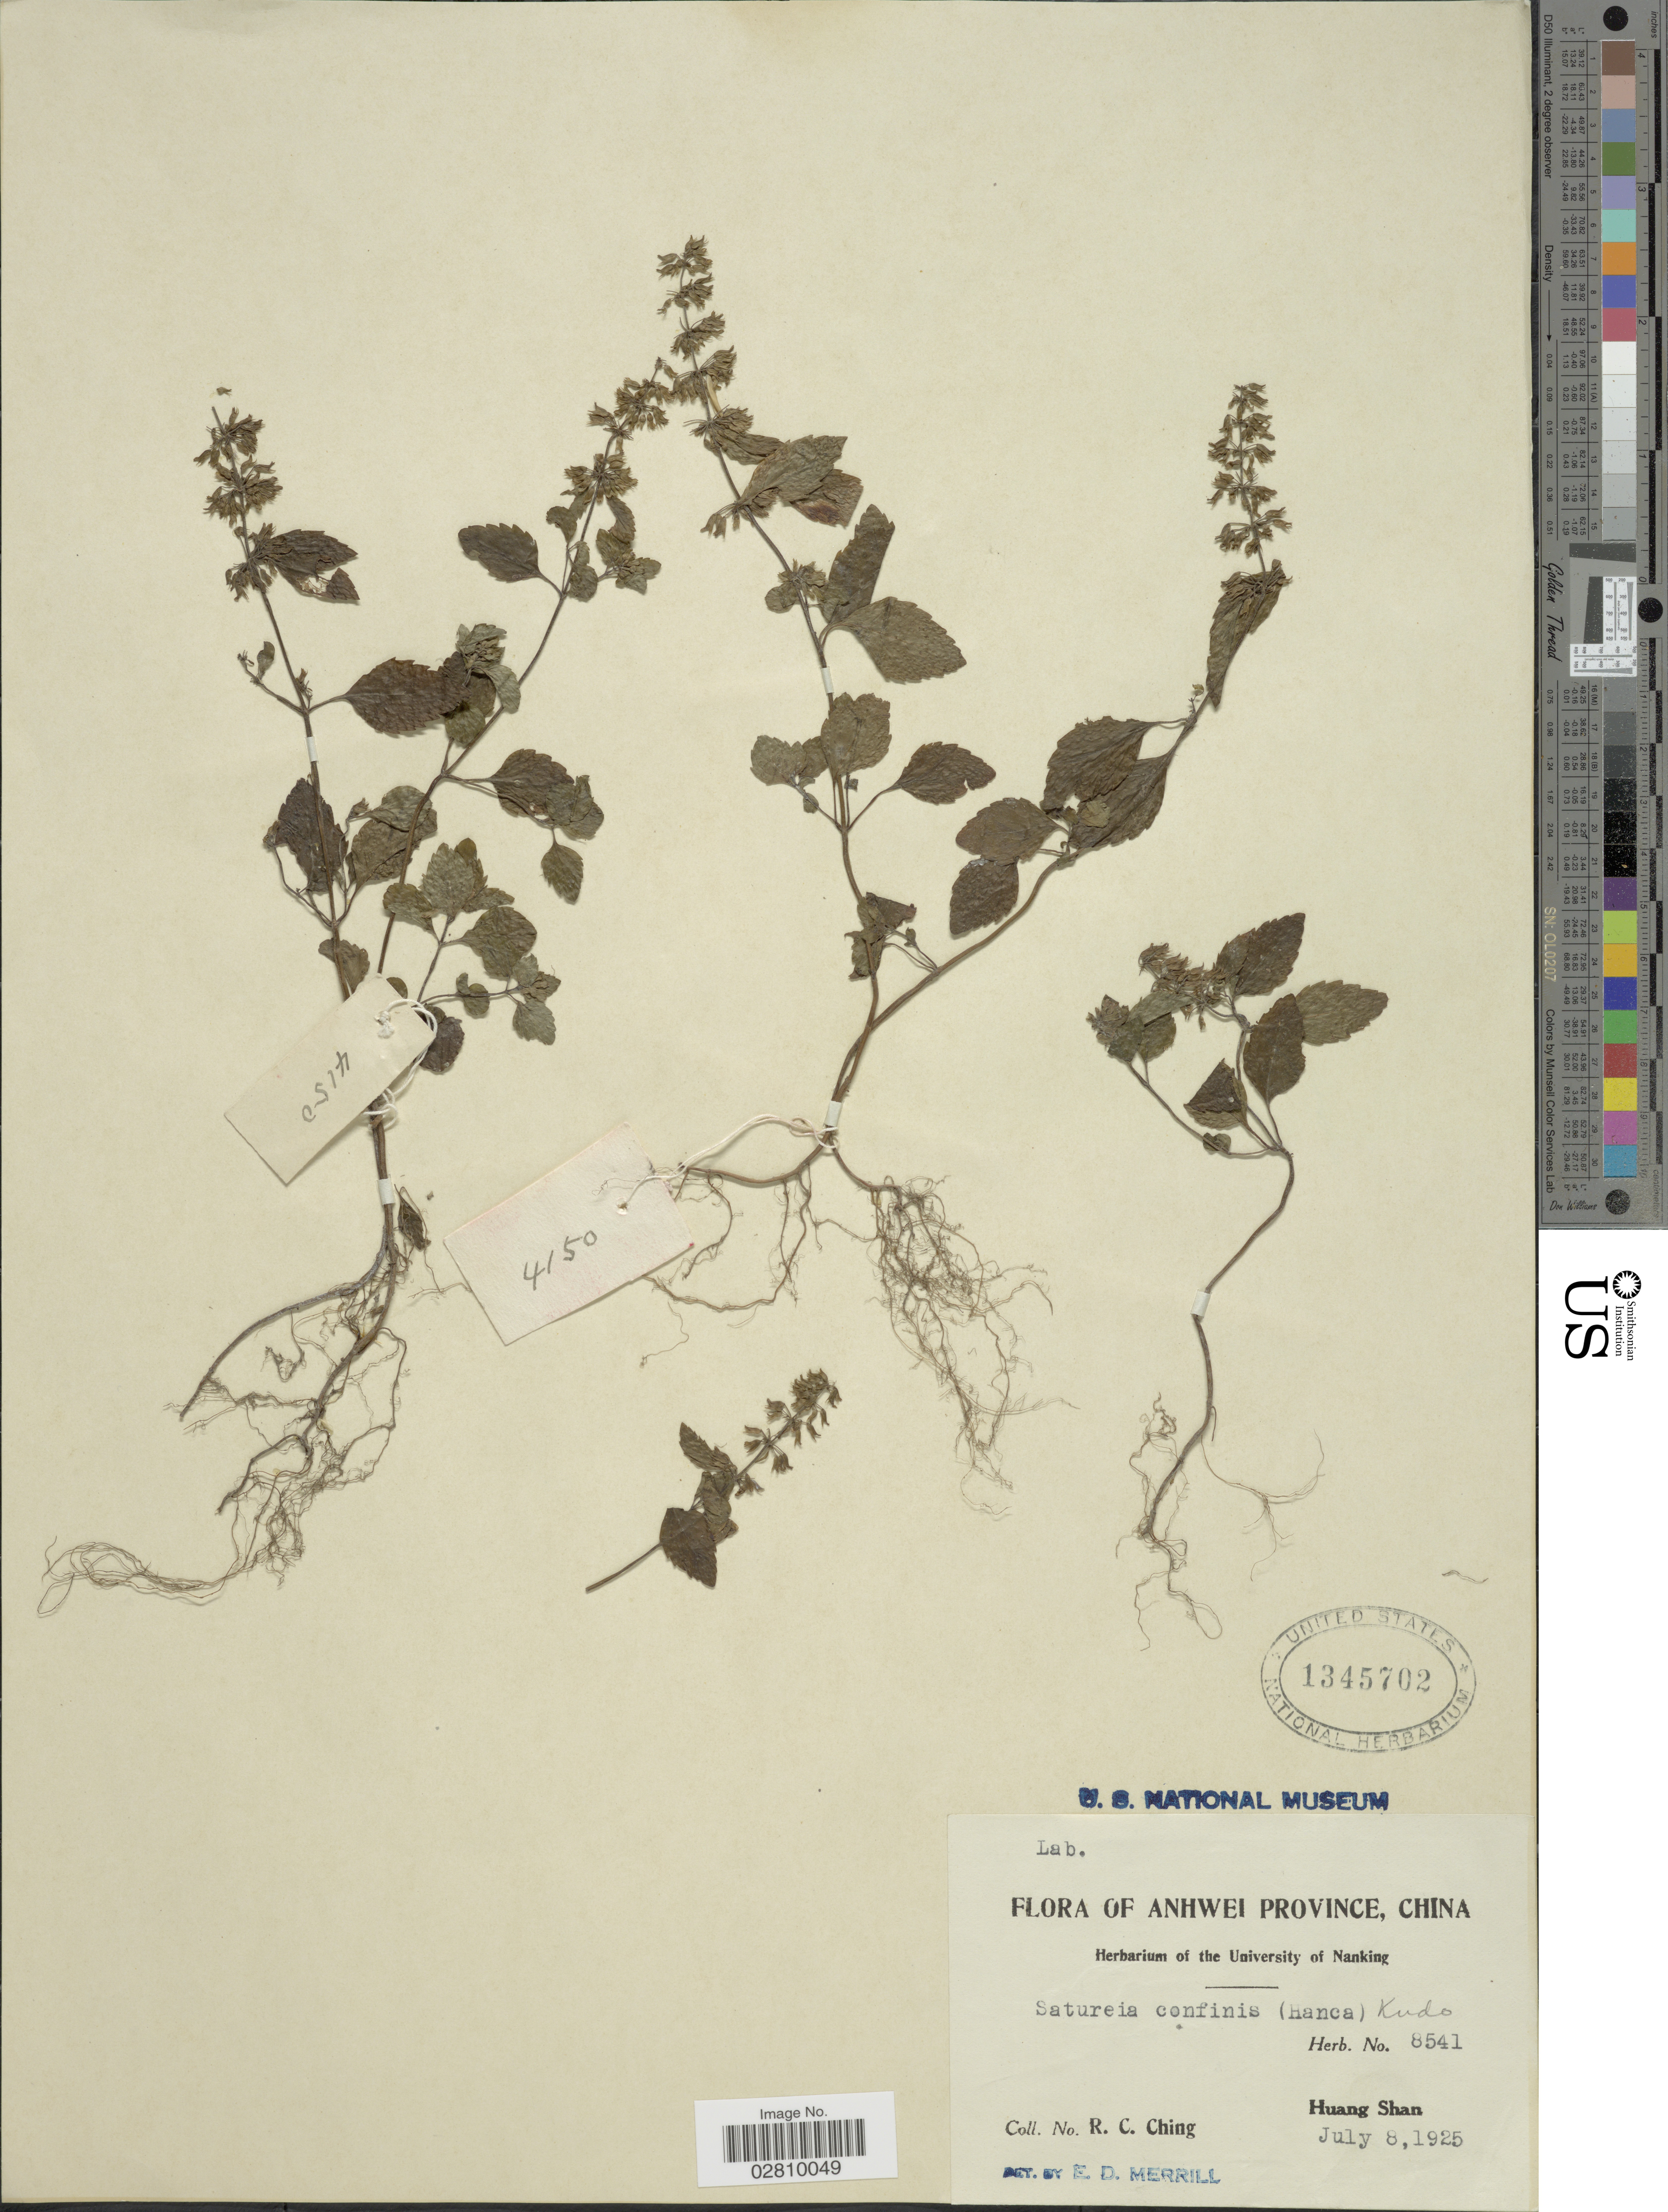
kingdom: Plantae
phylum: Tracheophyta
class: Magnoliopsida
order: Lamiales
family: Lamiaceae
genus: Calamintha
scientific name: Calamintha confinis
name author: Hance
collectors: R. C. Ching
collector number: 8541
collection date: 1925-07-08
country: China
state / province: Anhui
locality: Anhwei Province. Huang Shan.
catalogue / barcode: US 1345702